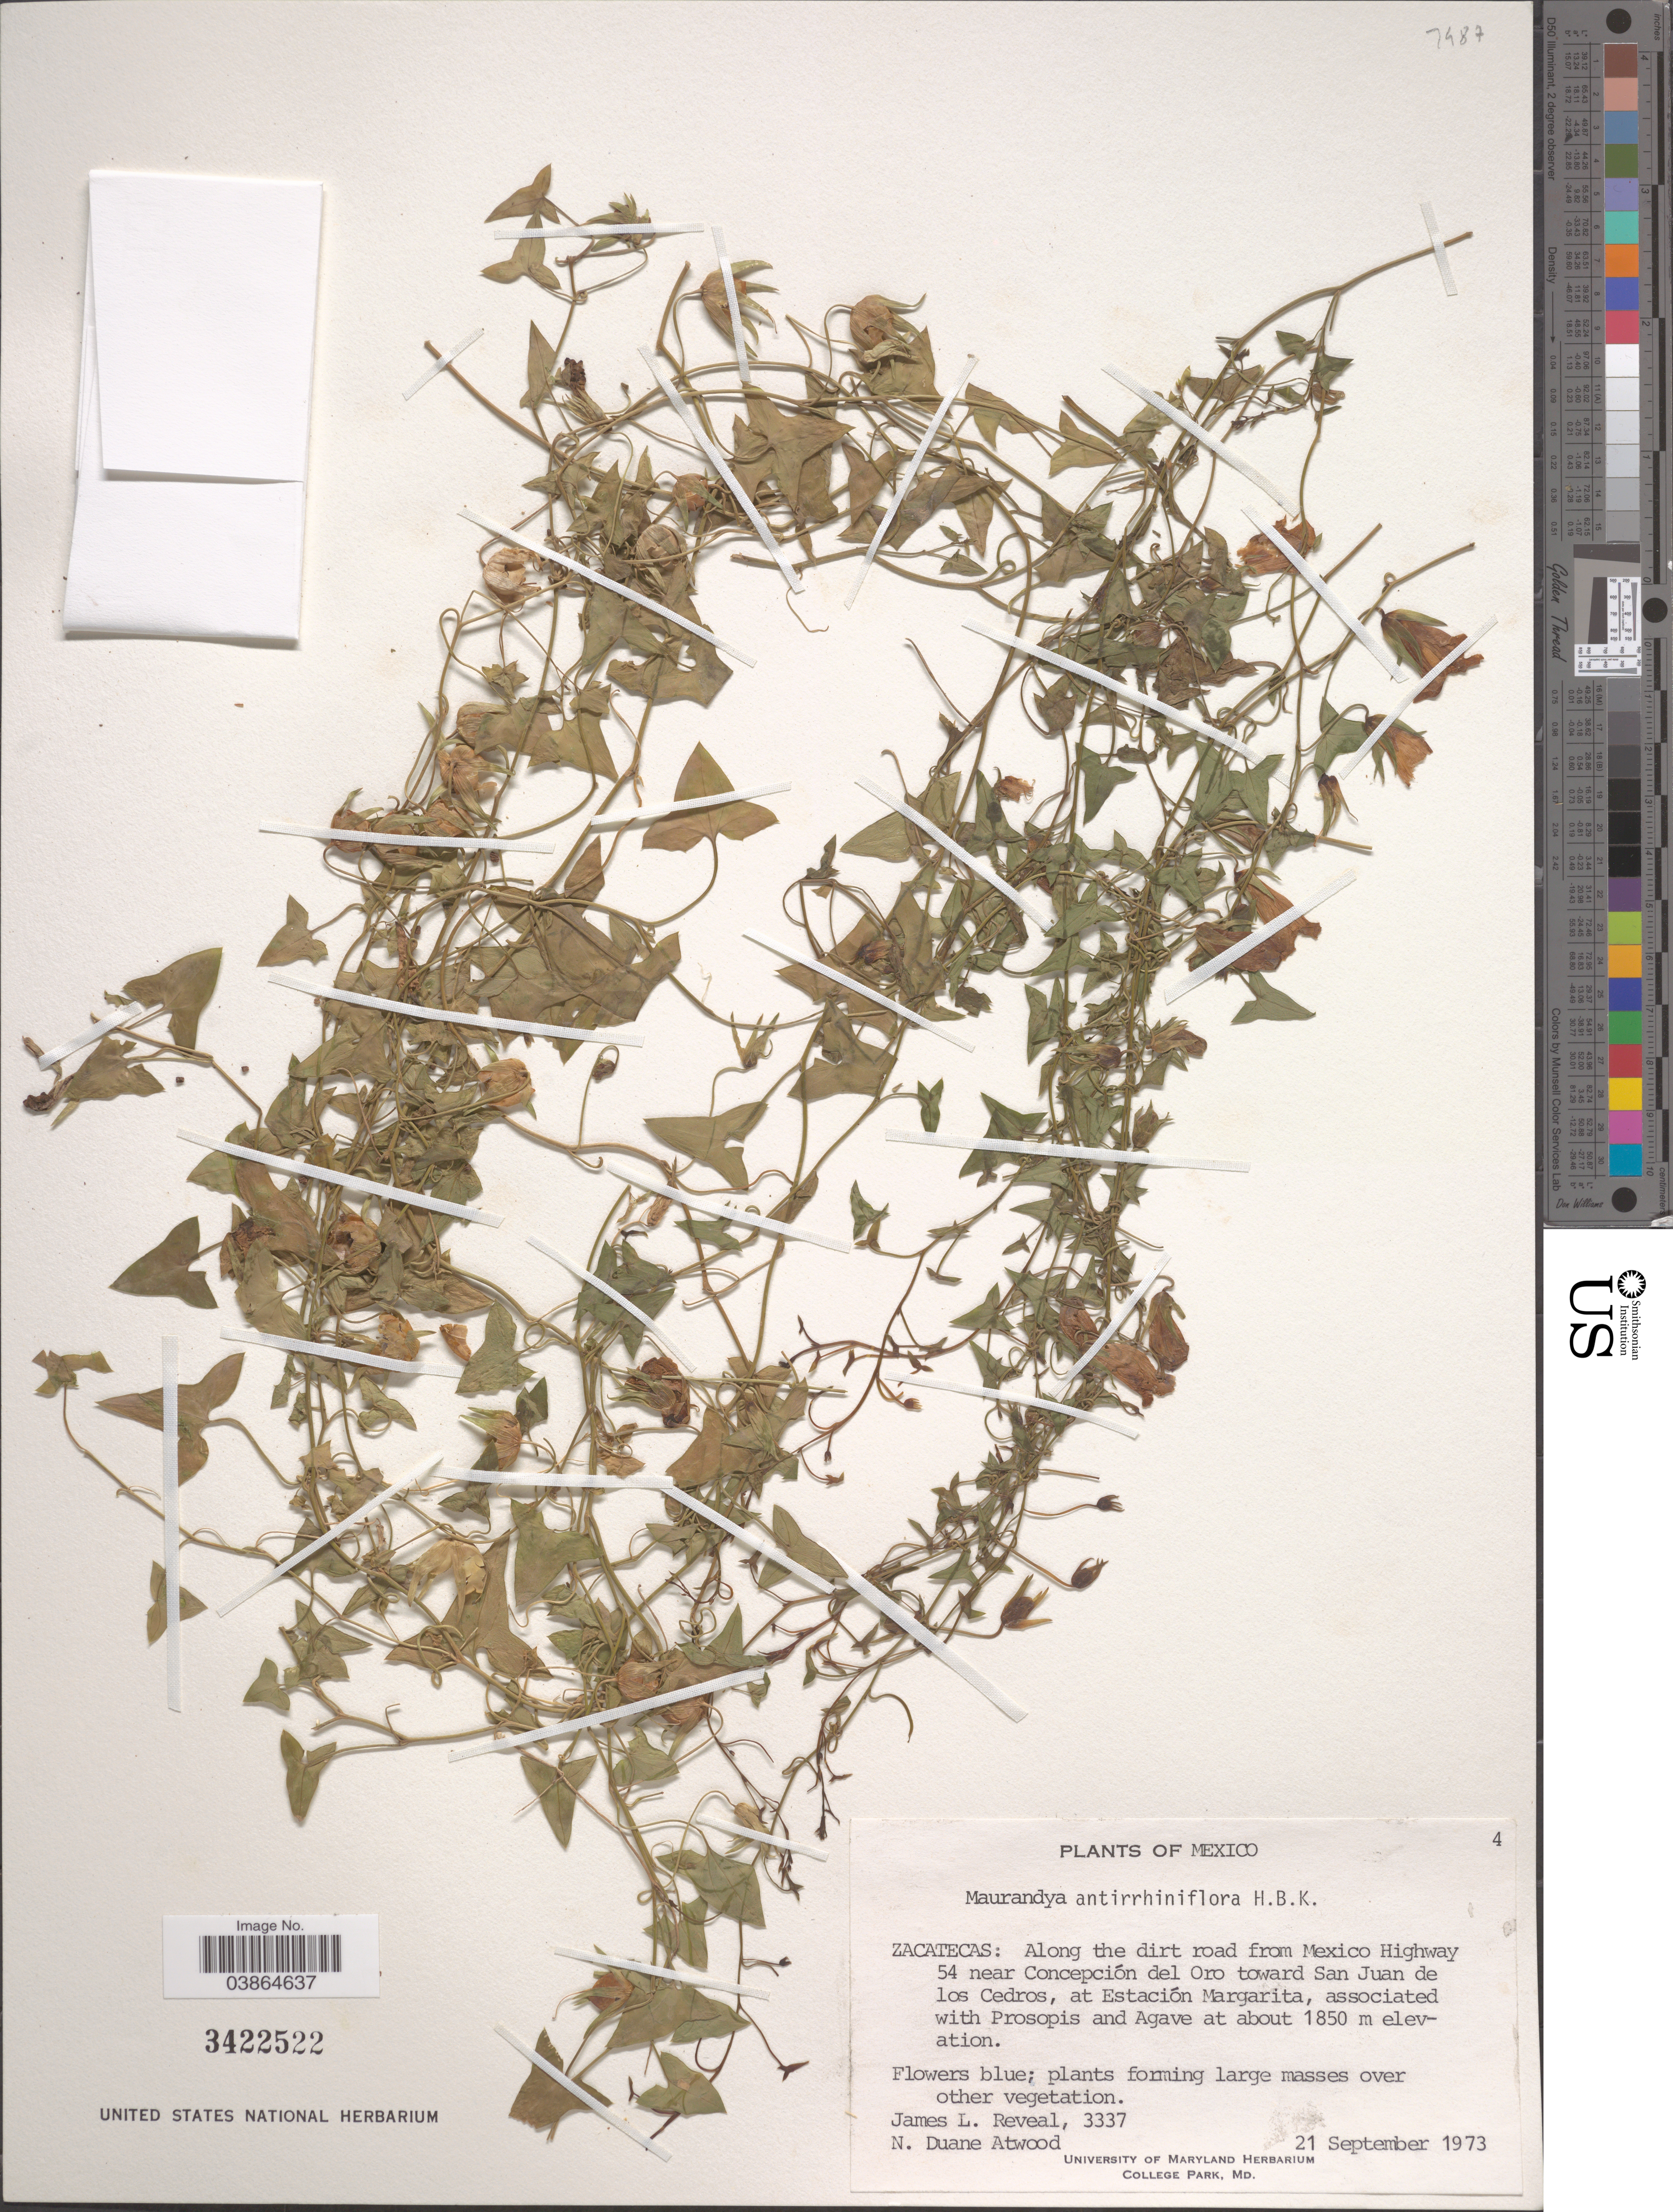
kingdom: Plantae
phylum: Tracheophyta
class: Magnoliopsida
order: Lamiales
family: Plantaginaceae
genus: Maurandya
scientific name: Maurandya antirrhiniflora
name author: Humb. & Bonpl. ex Willd.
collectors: J. L. Reveal & N. Atwood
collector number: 3337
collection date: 1973-09-21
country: Mexico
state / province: Zacatecas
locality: Zacatecas: Along the dirt road from Mexico Highway 54 near Concepción del Oro toward San Juan de los Cedros, at Estación Margarita.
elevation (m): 1850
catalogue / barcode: US 3422522